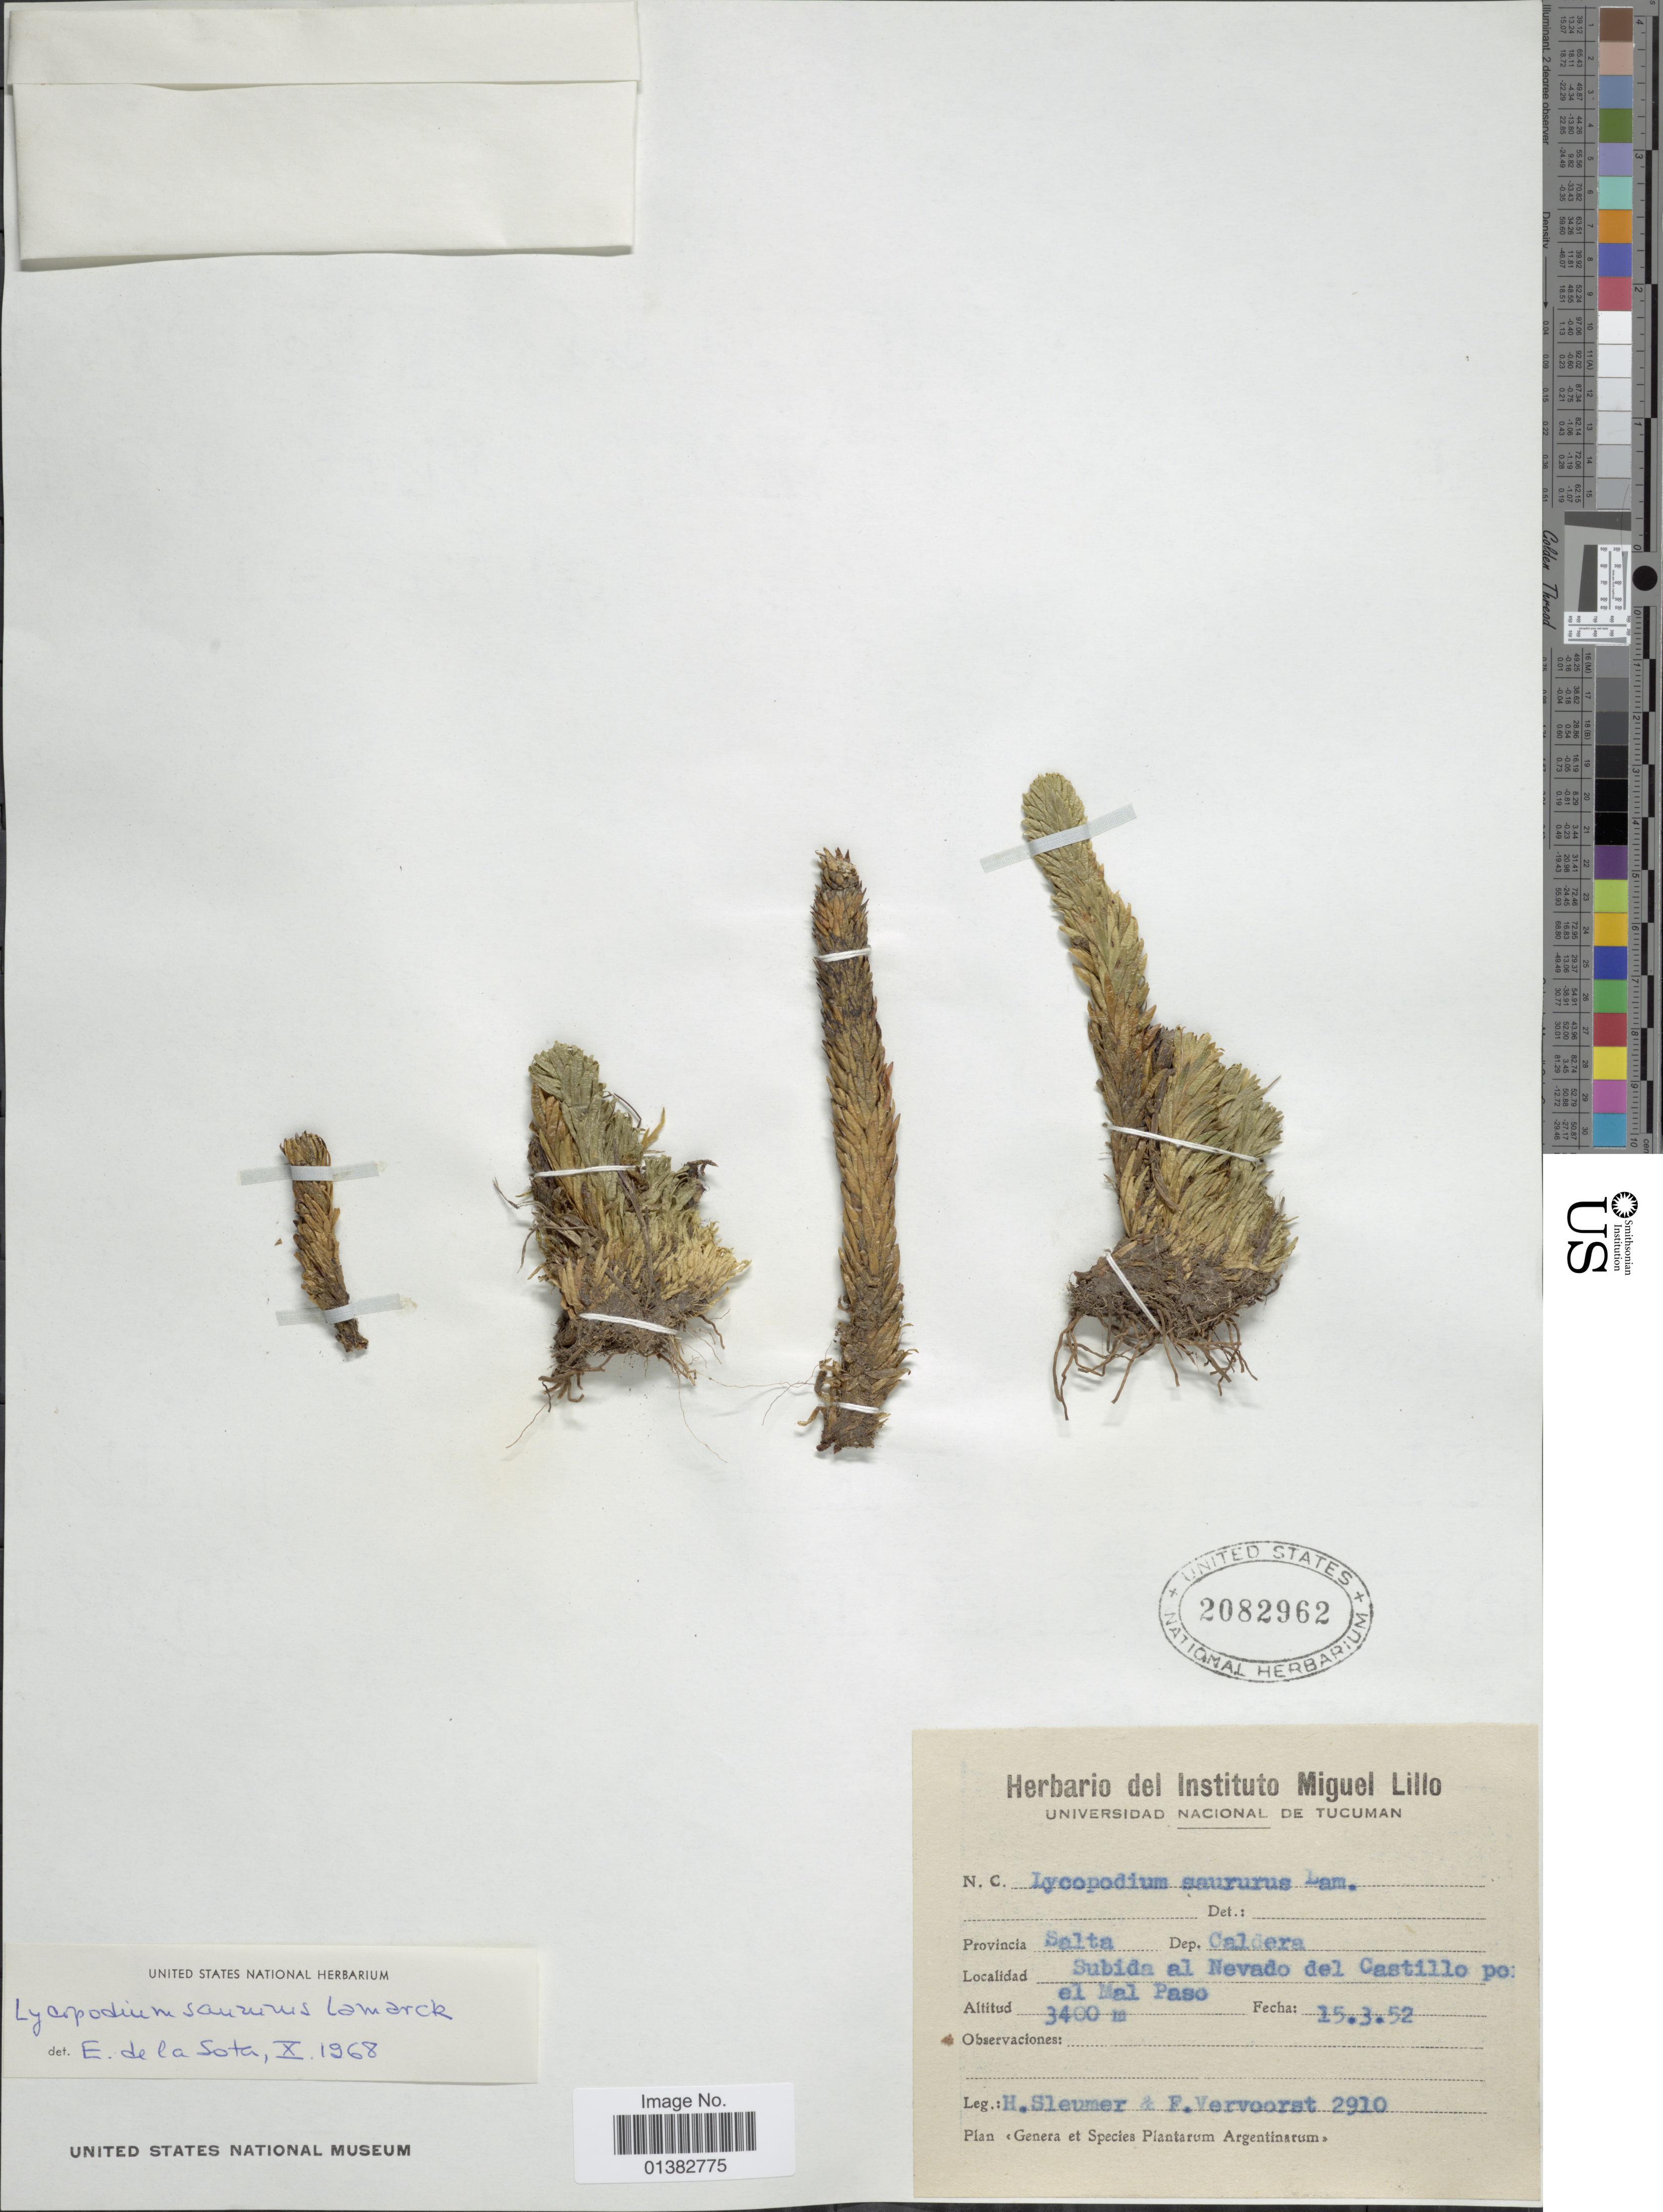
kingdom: Plantae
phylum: Tracheophyta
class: Lycopodiopsida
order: Lycopodiales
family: Lycopodiaceae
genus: Phlegmariurus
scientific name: Phlegmariurus saururus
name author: (Lam.) B. Øllg.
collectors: H. O. Sleumer & F. Vervoorst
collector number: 2910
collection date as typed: Transcribed d/m/y: 15/3/52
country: Argentina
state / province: Salta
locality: Dep. Caldera, Subida al Nevado del Castillo por el Mal Paso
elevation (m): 3400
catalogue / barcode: US 2082962